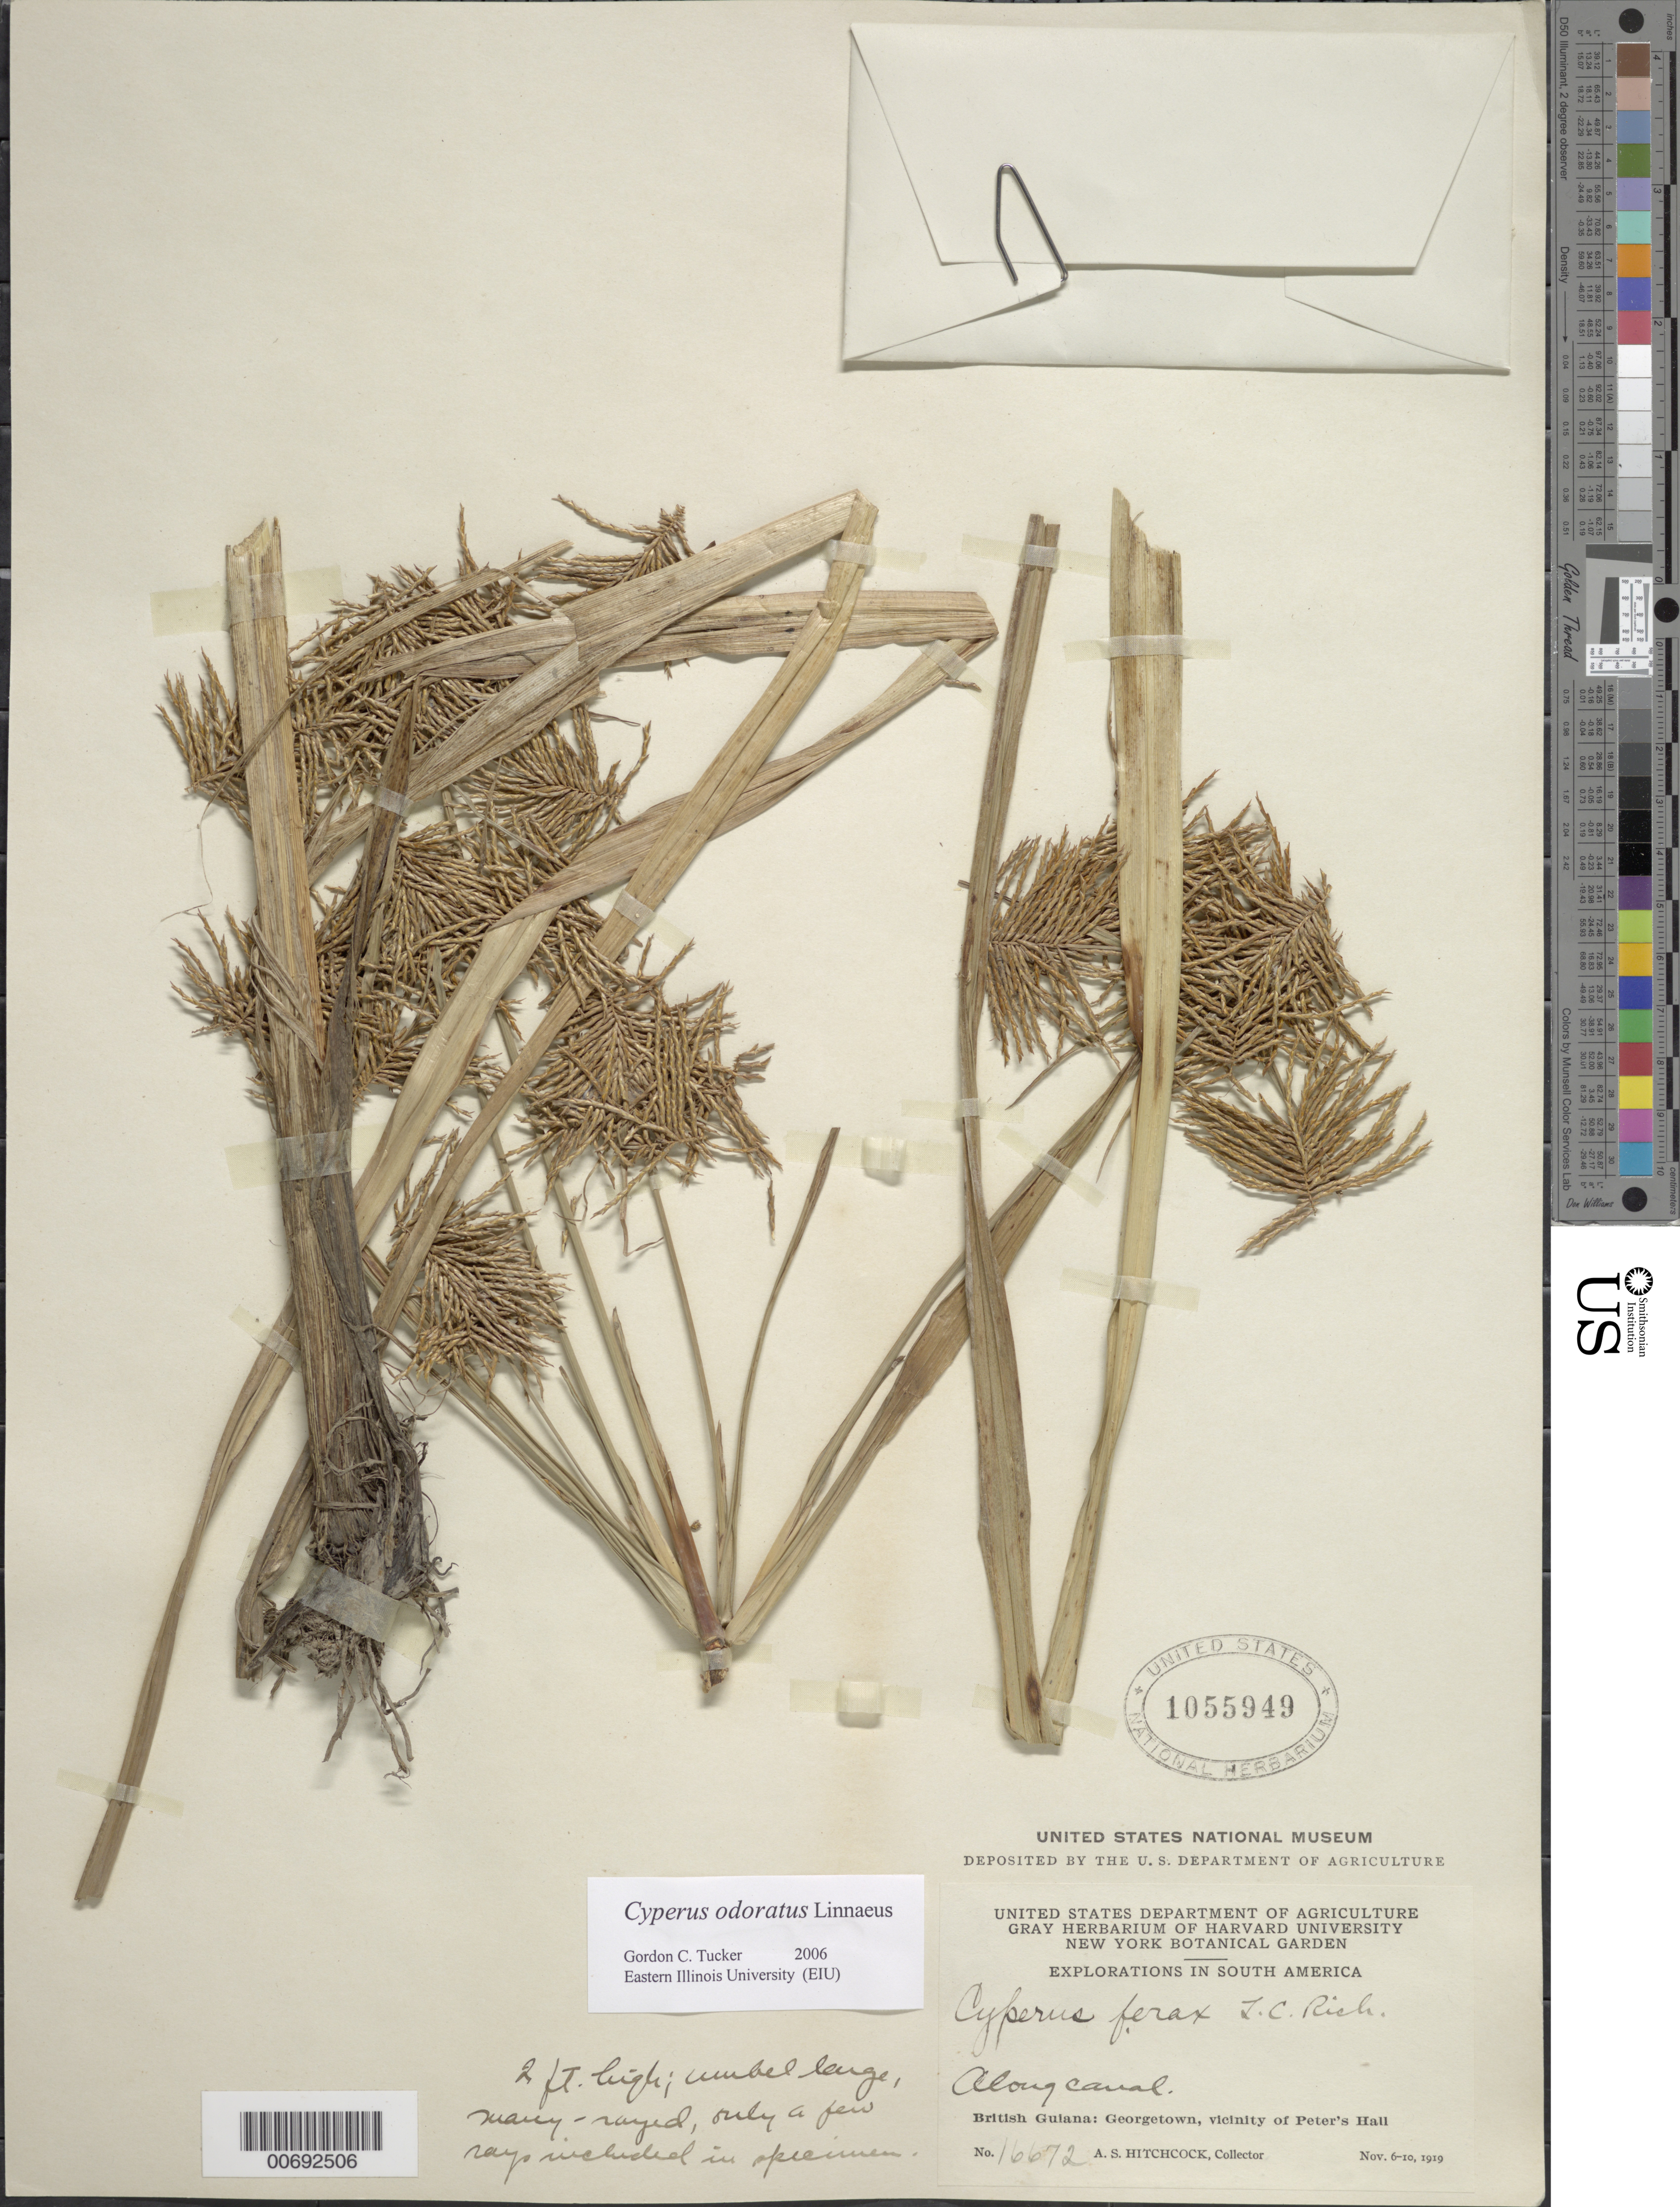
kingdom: Plantae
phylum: Tracheophyta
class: Liliopsida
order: Poales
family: Cyperaceae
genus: Cyperus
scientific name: Cyperus odoratus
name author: L.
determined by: Tucker, G. C.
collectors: A. S. Hitchcock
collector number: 16672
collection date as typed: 6-Nov-19 to 10-Nov-19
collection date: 1919-11-06/1919-11-10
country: Guyana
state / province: Demerara-Mahaica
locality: Georgetown, vic. of Peter's Hall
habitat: Along canal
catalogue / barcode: US 1055949